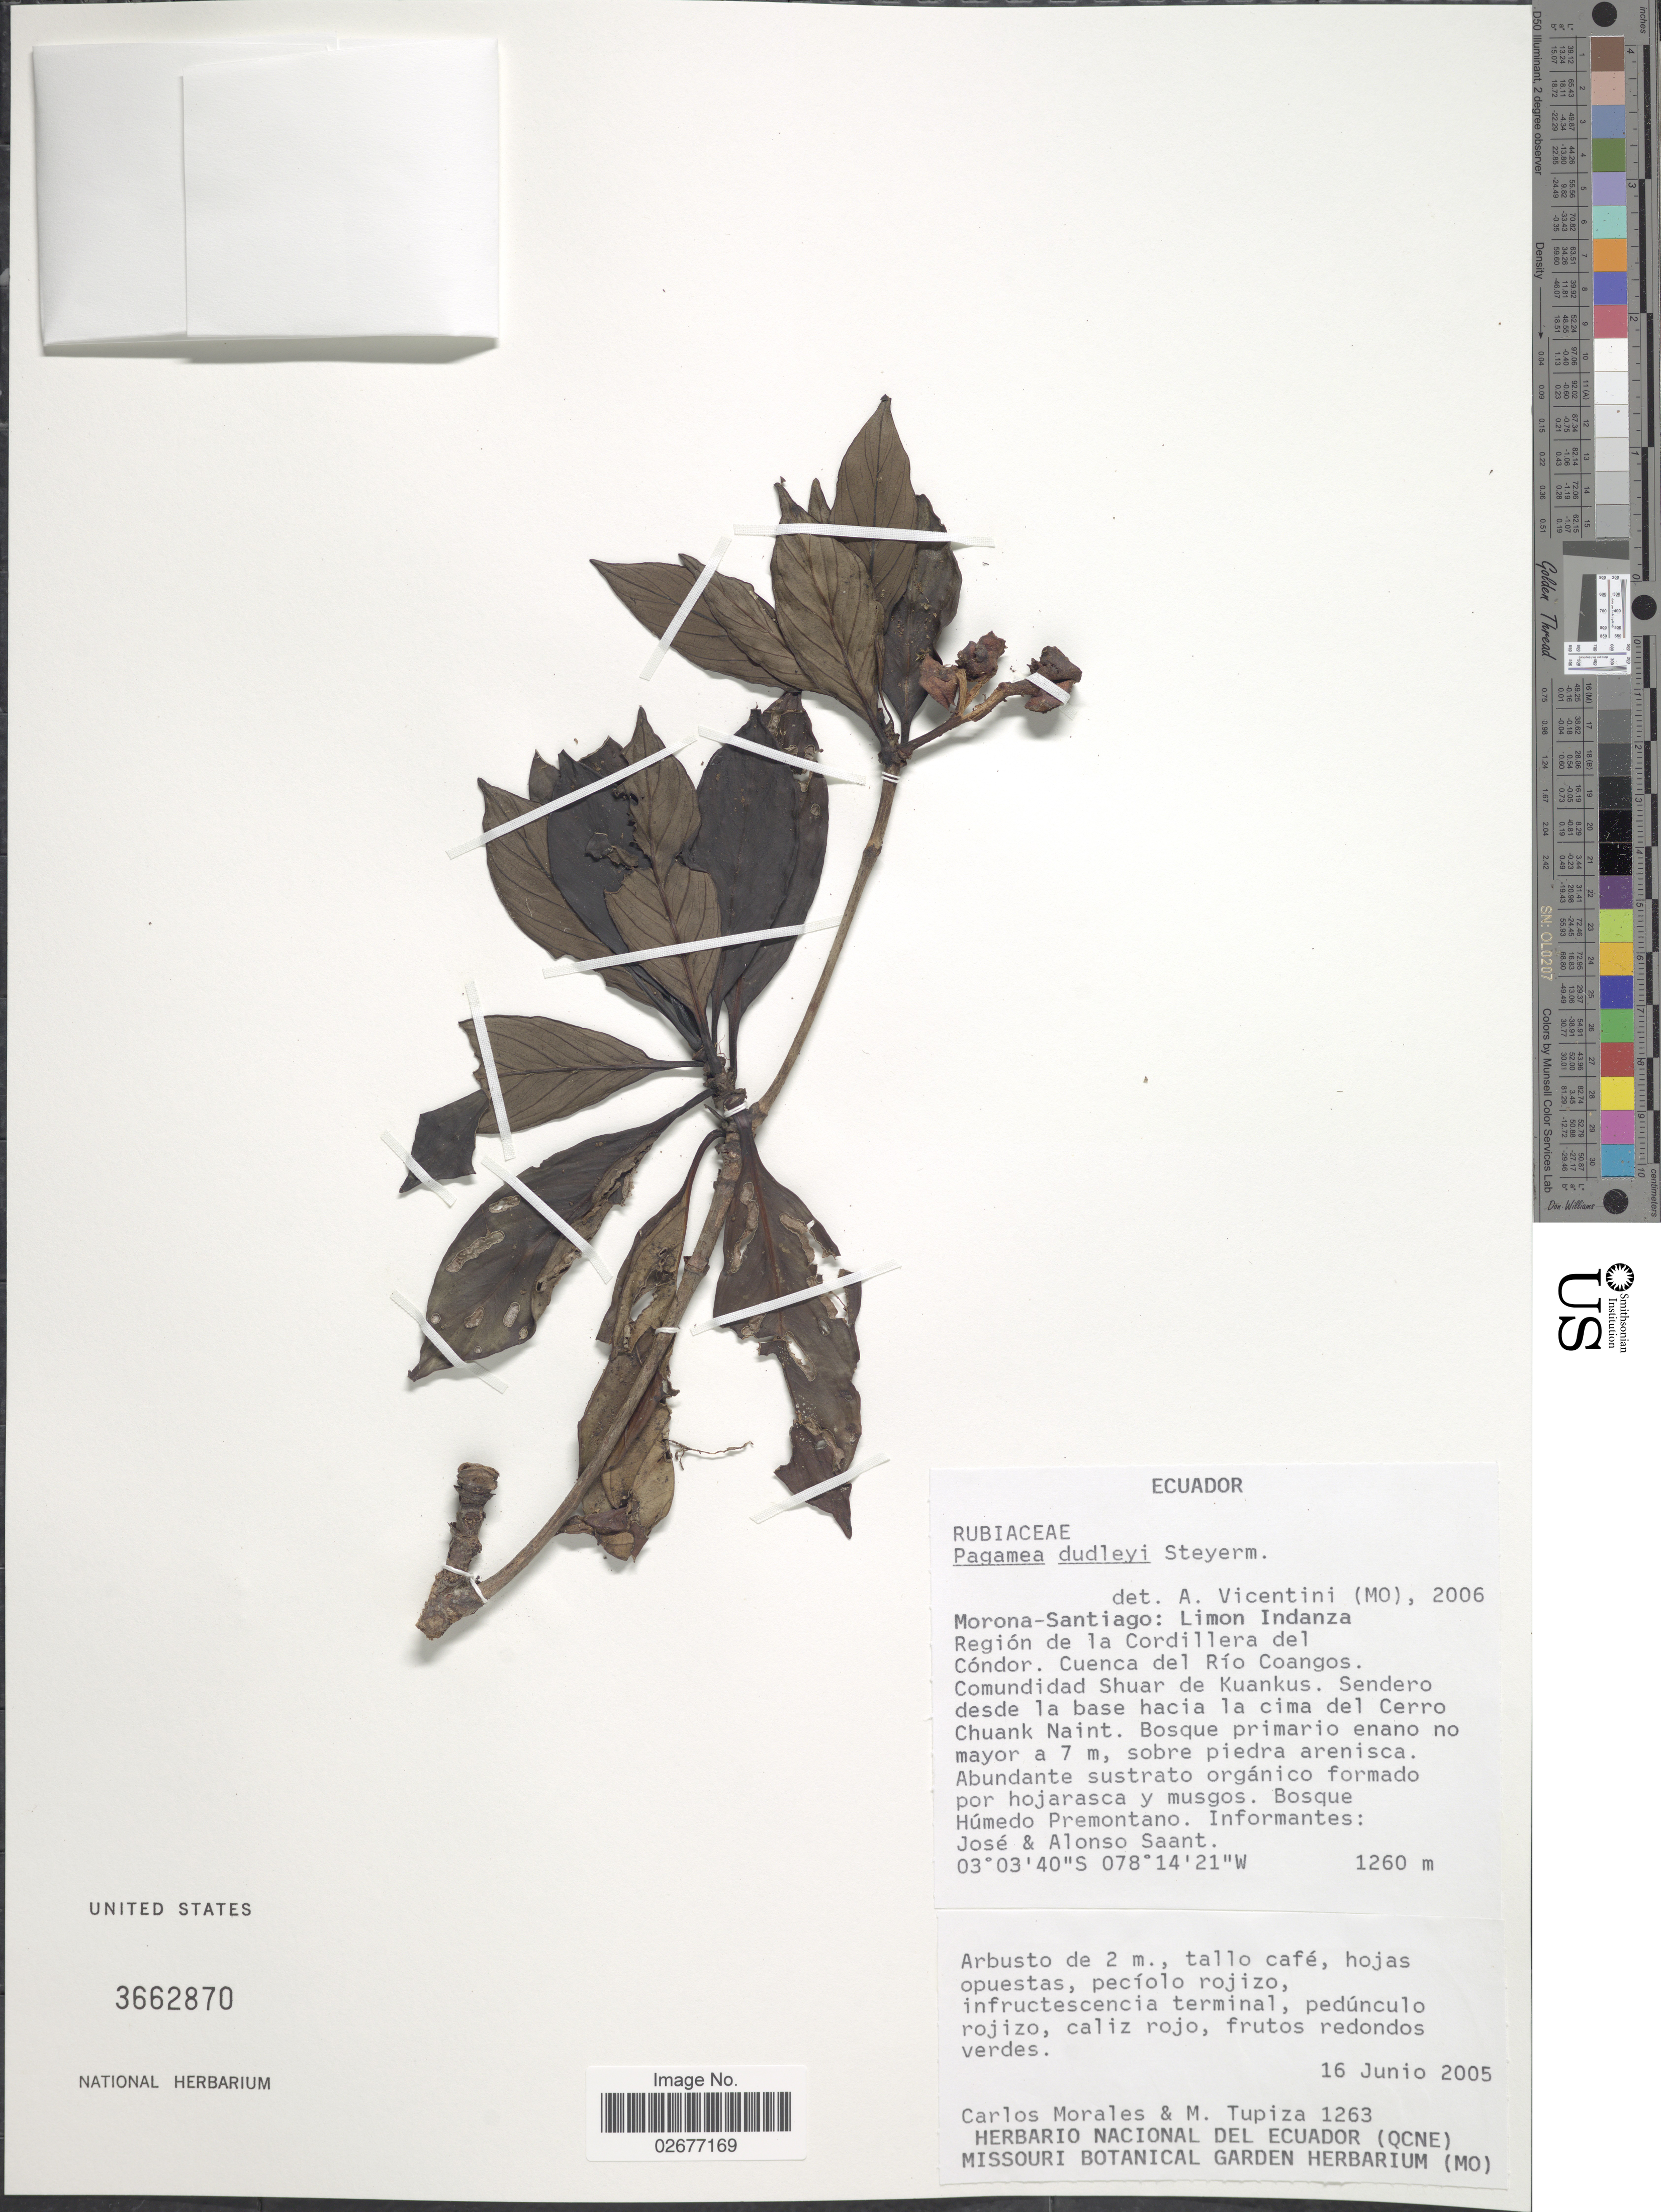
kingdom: Plantae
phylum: Tracheophyta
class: Magnoliopsida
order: Gentianales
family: Rubiaceae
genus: Pagamea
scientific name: Pagamea dudleyi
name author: Steyerm.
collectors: C. Morales & M. Tupiza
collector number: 1263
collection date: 2005-06-16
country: Ecuador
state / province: Morona-Santiago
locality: Morona-Santiago: Limon Indanza, Region de la Cordillera del Condor, Cuenca del Rio Coangos, Comundidad Shuar de Kuankus, Sendero desde la base hacia la cima del Cerro Chuank Naint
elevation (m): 1260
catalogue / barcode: US 3662870